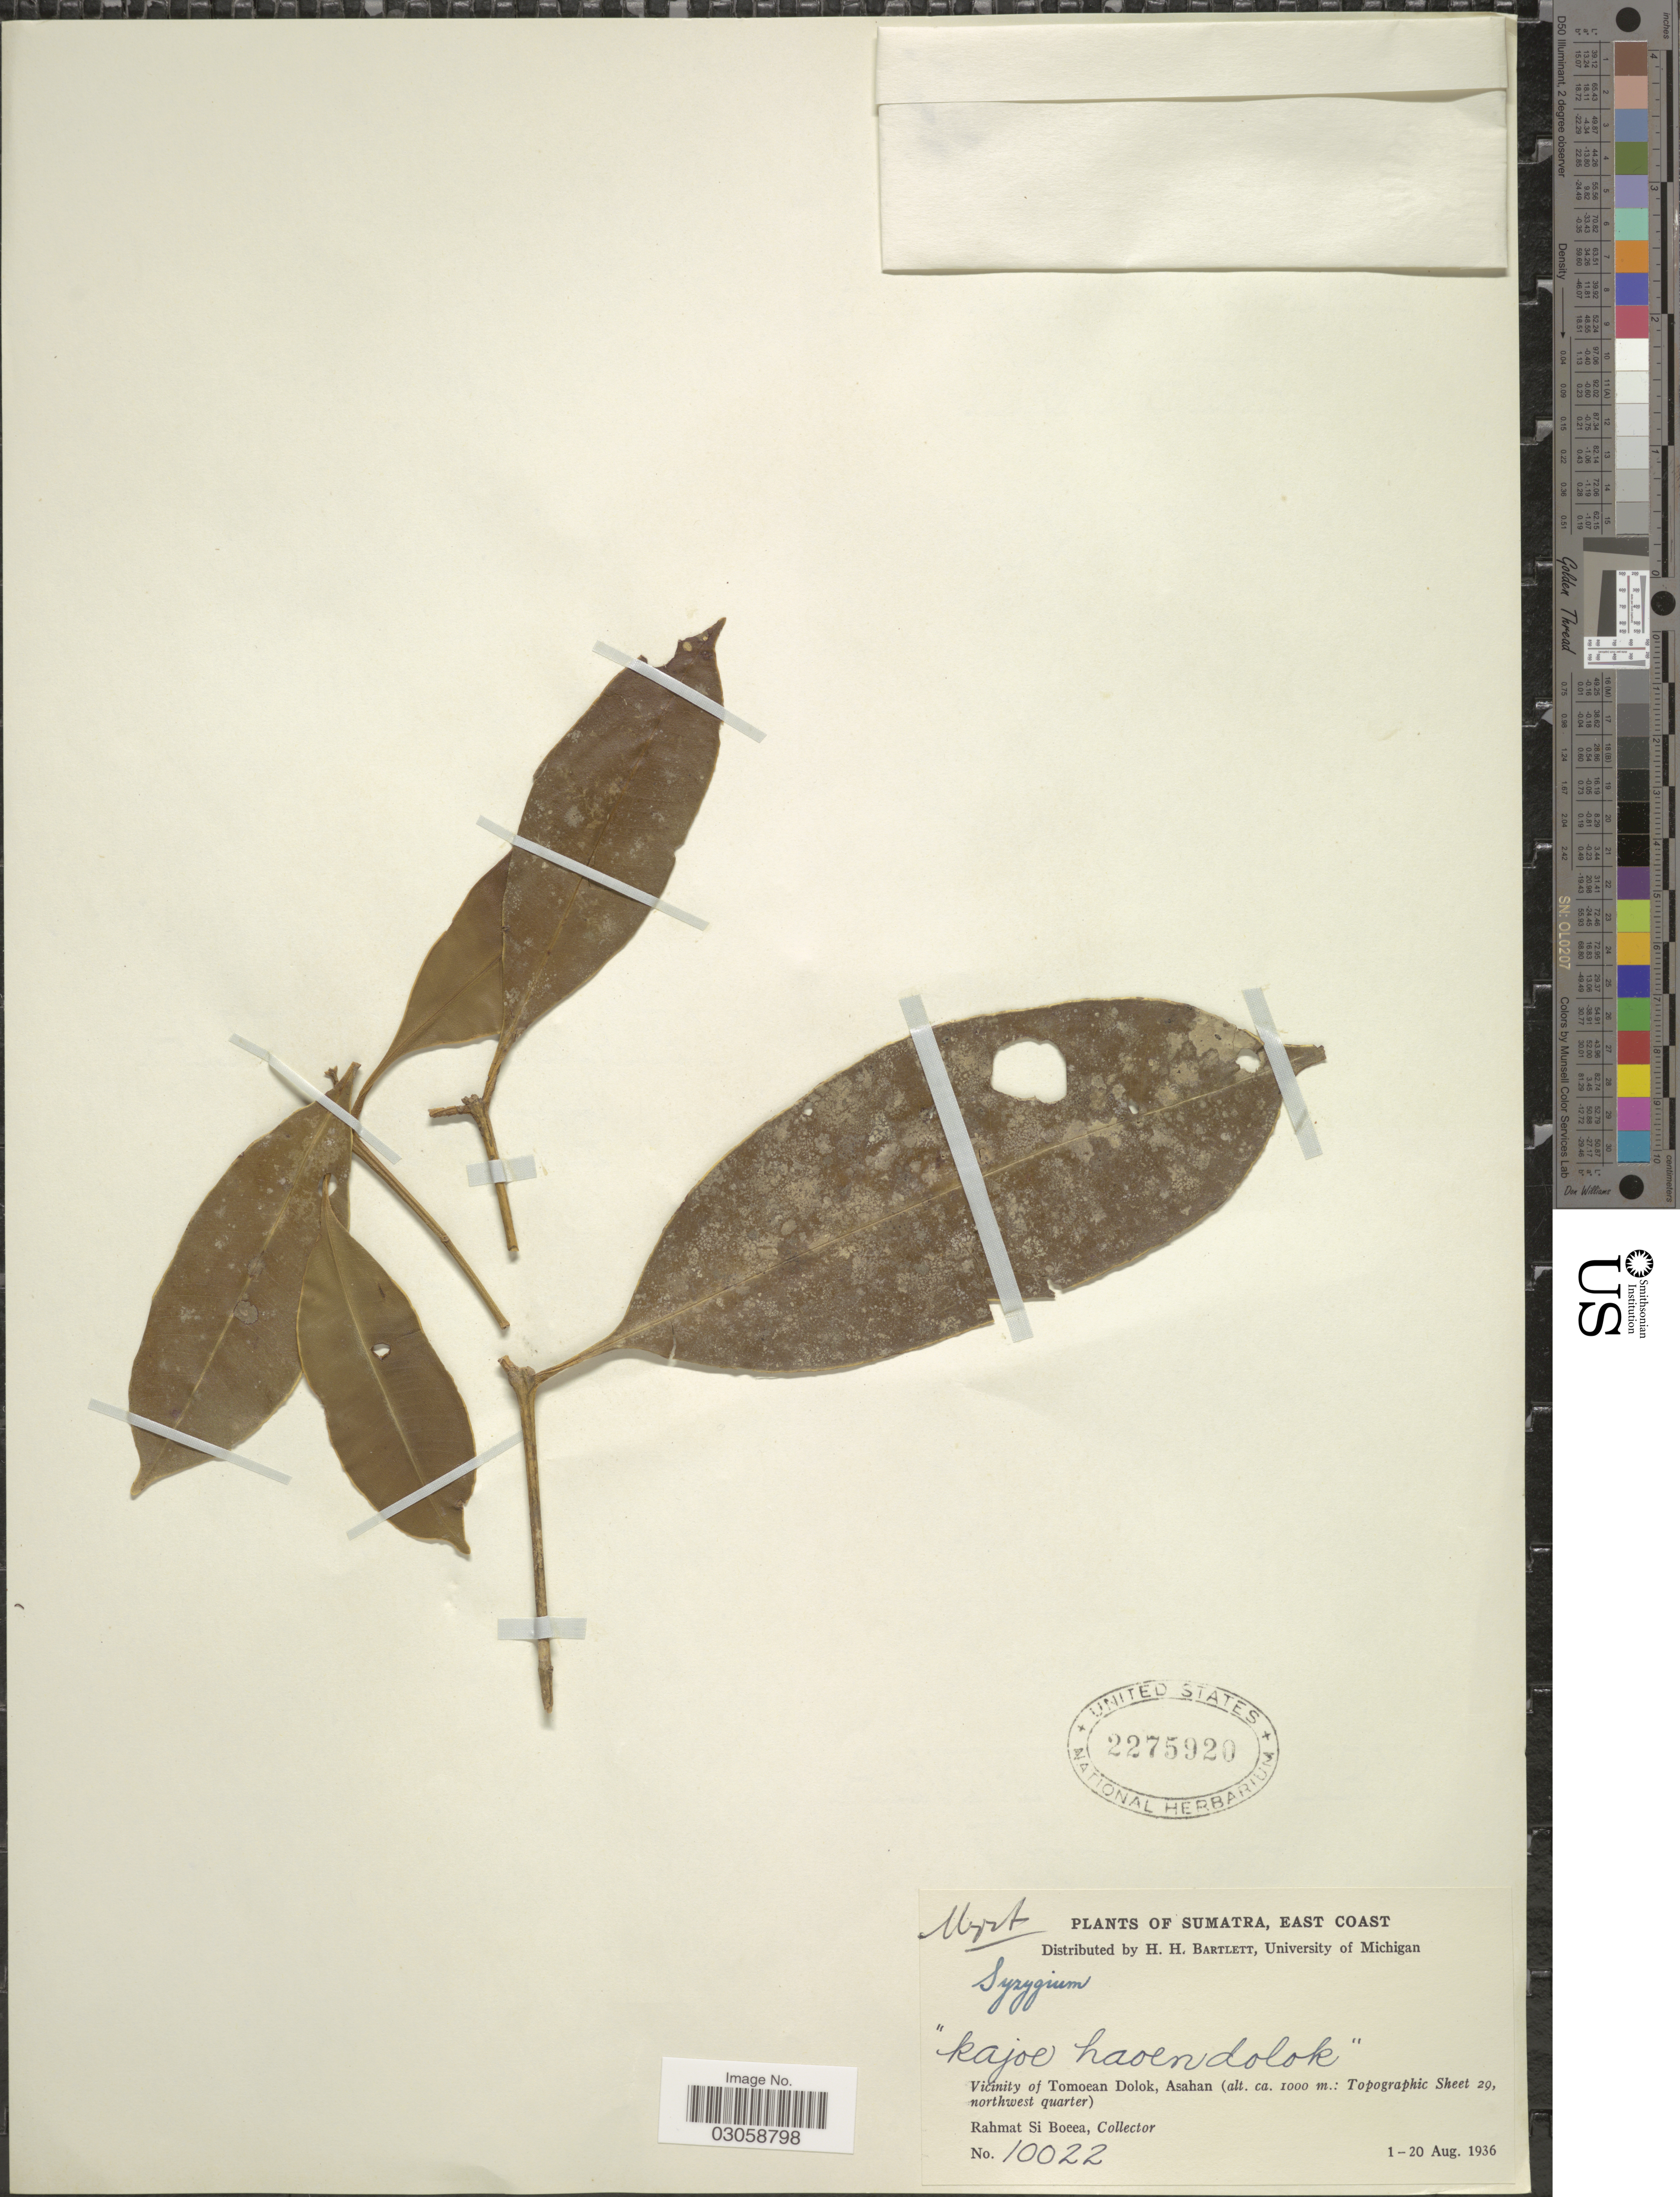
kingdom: Plantae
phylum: Tracheophyta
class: Magnoliopsida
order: Myrtales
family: Myrtaceae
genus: Syzygium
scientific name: Syzygium sp.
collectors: Rahmat Si Boeea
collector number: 10022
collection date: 1936-08-01/1936-08-20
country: Indonesia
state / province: Sumatra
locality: Sumatra, East Coast, Vicinity of Tomoean Dolok, Asahan (Topographic Sheet 29 northwest quarter).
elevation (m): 1000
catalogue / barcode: US 2275920